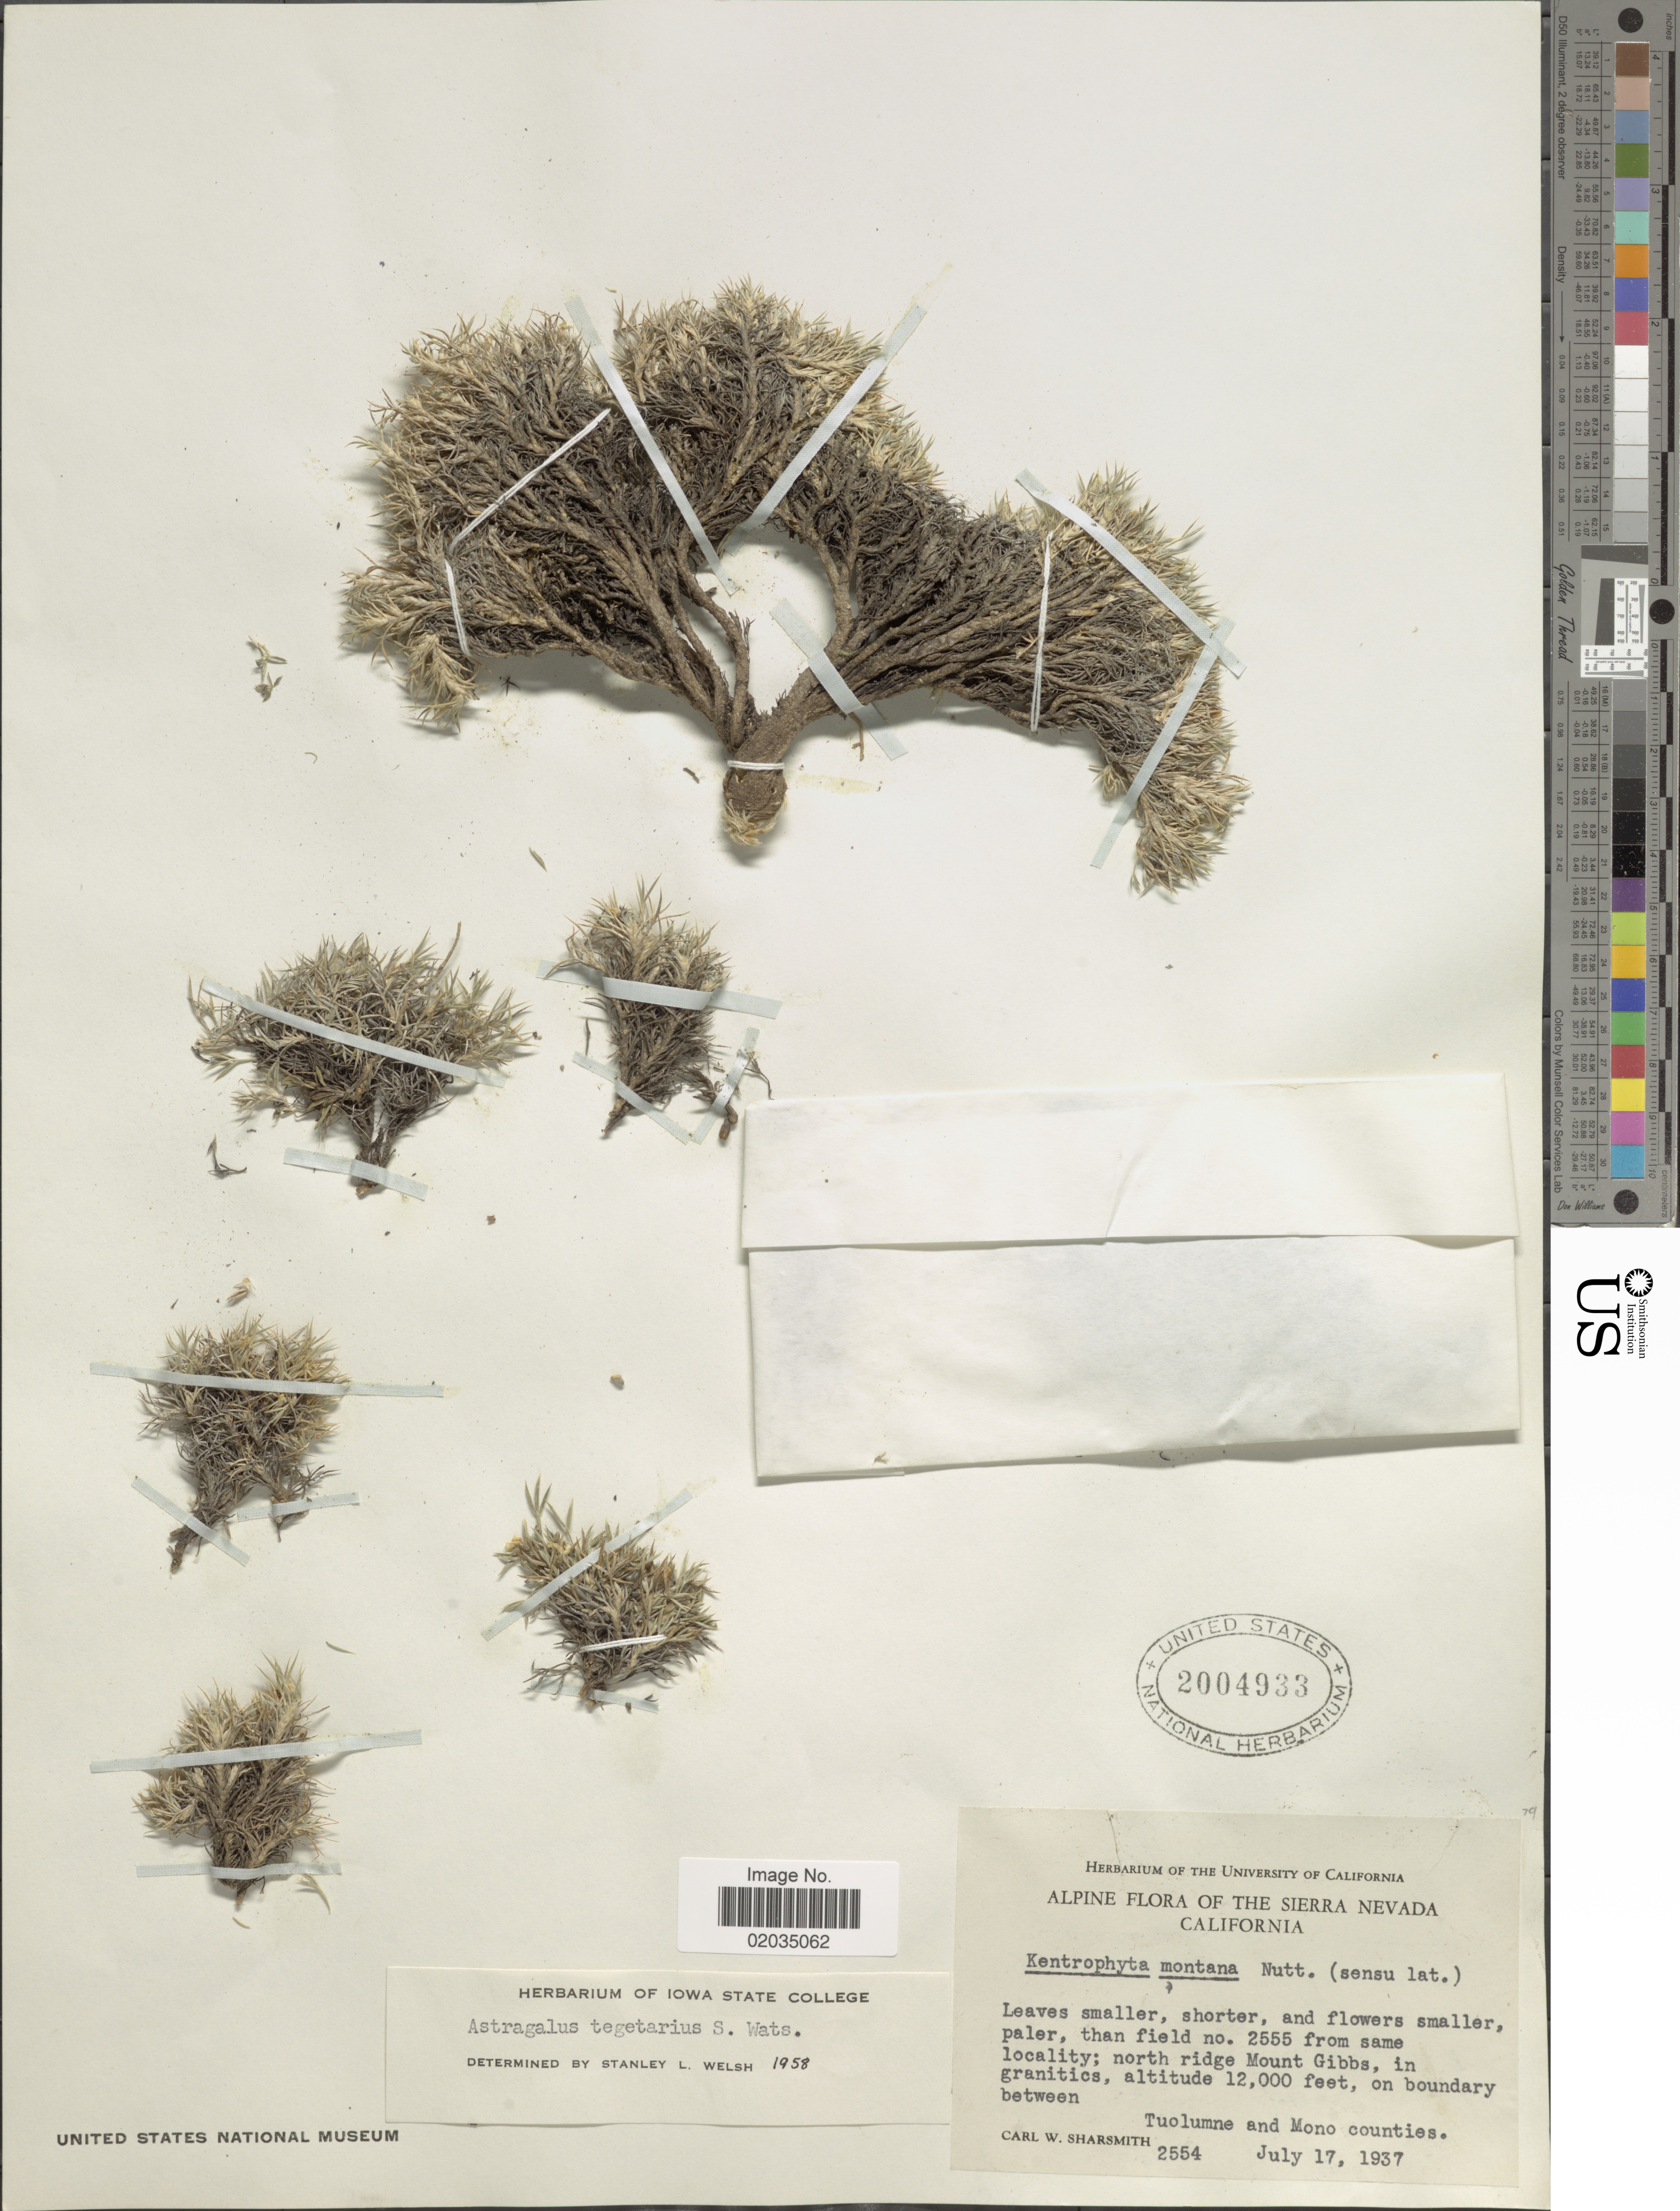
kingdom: Plantae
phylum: Tracheophyta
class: Magnoliopsida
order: Fabales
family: Fabaceae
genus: Astragalus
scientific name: Astragalus tegetarioides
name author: M.E. Jones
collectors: C. Sharsmith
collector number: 2554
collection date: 1937-07-17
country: United States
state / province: California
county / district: Mono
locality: Alpine flora of the Sierra Nevada, north ridge Mount Gibbs, in granitics, on boundary between Tuolumne and Mono Counties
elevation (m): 3658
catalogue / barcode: US 2004933